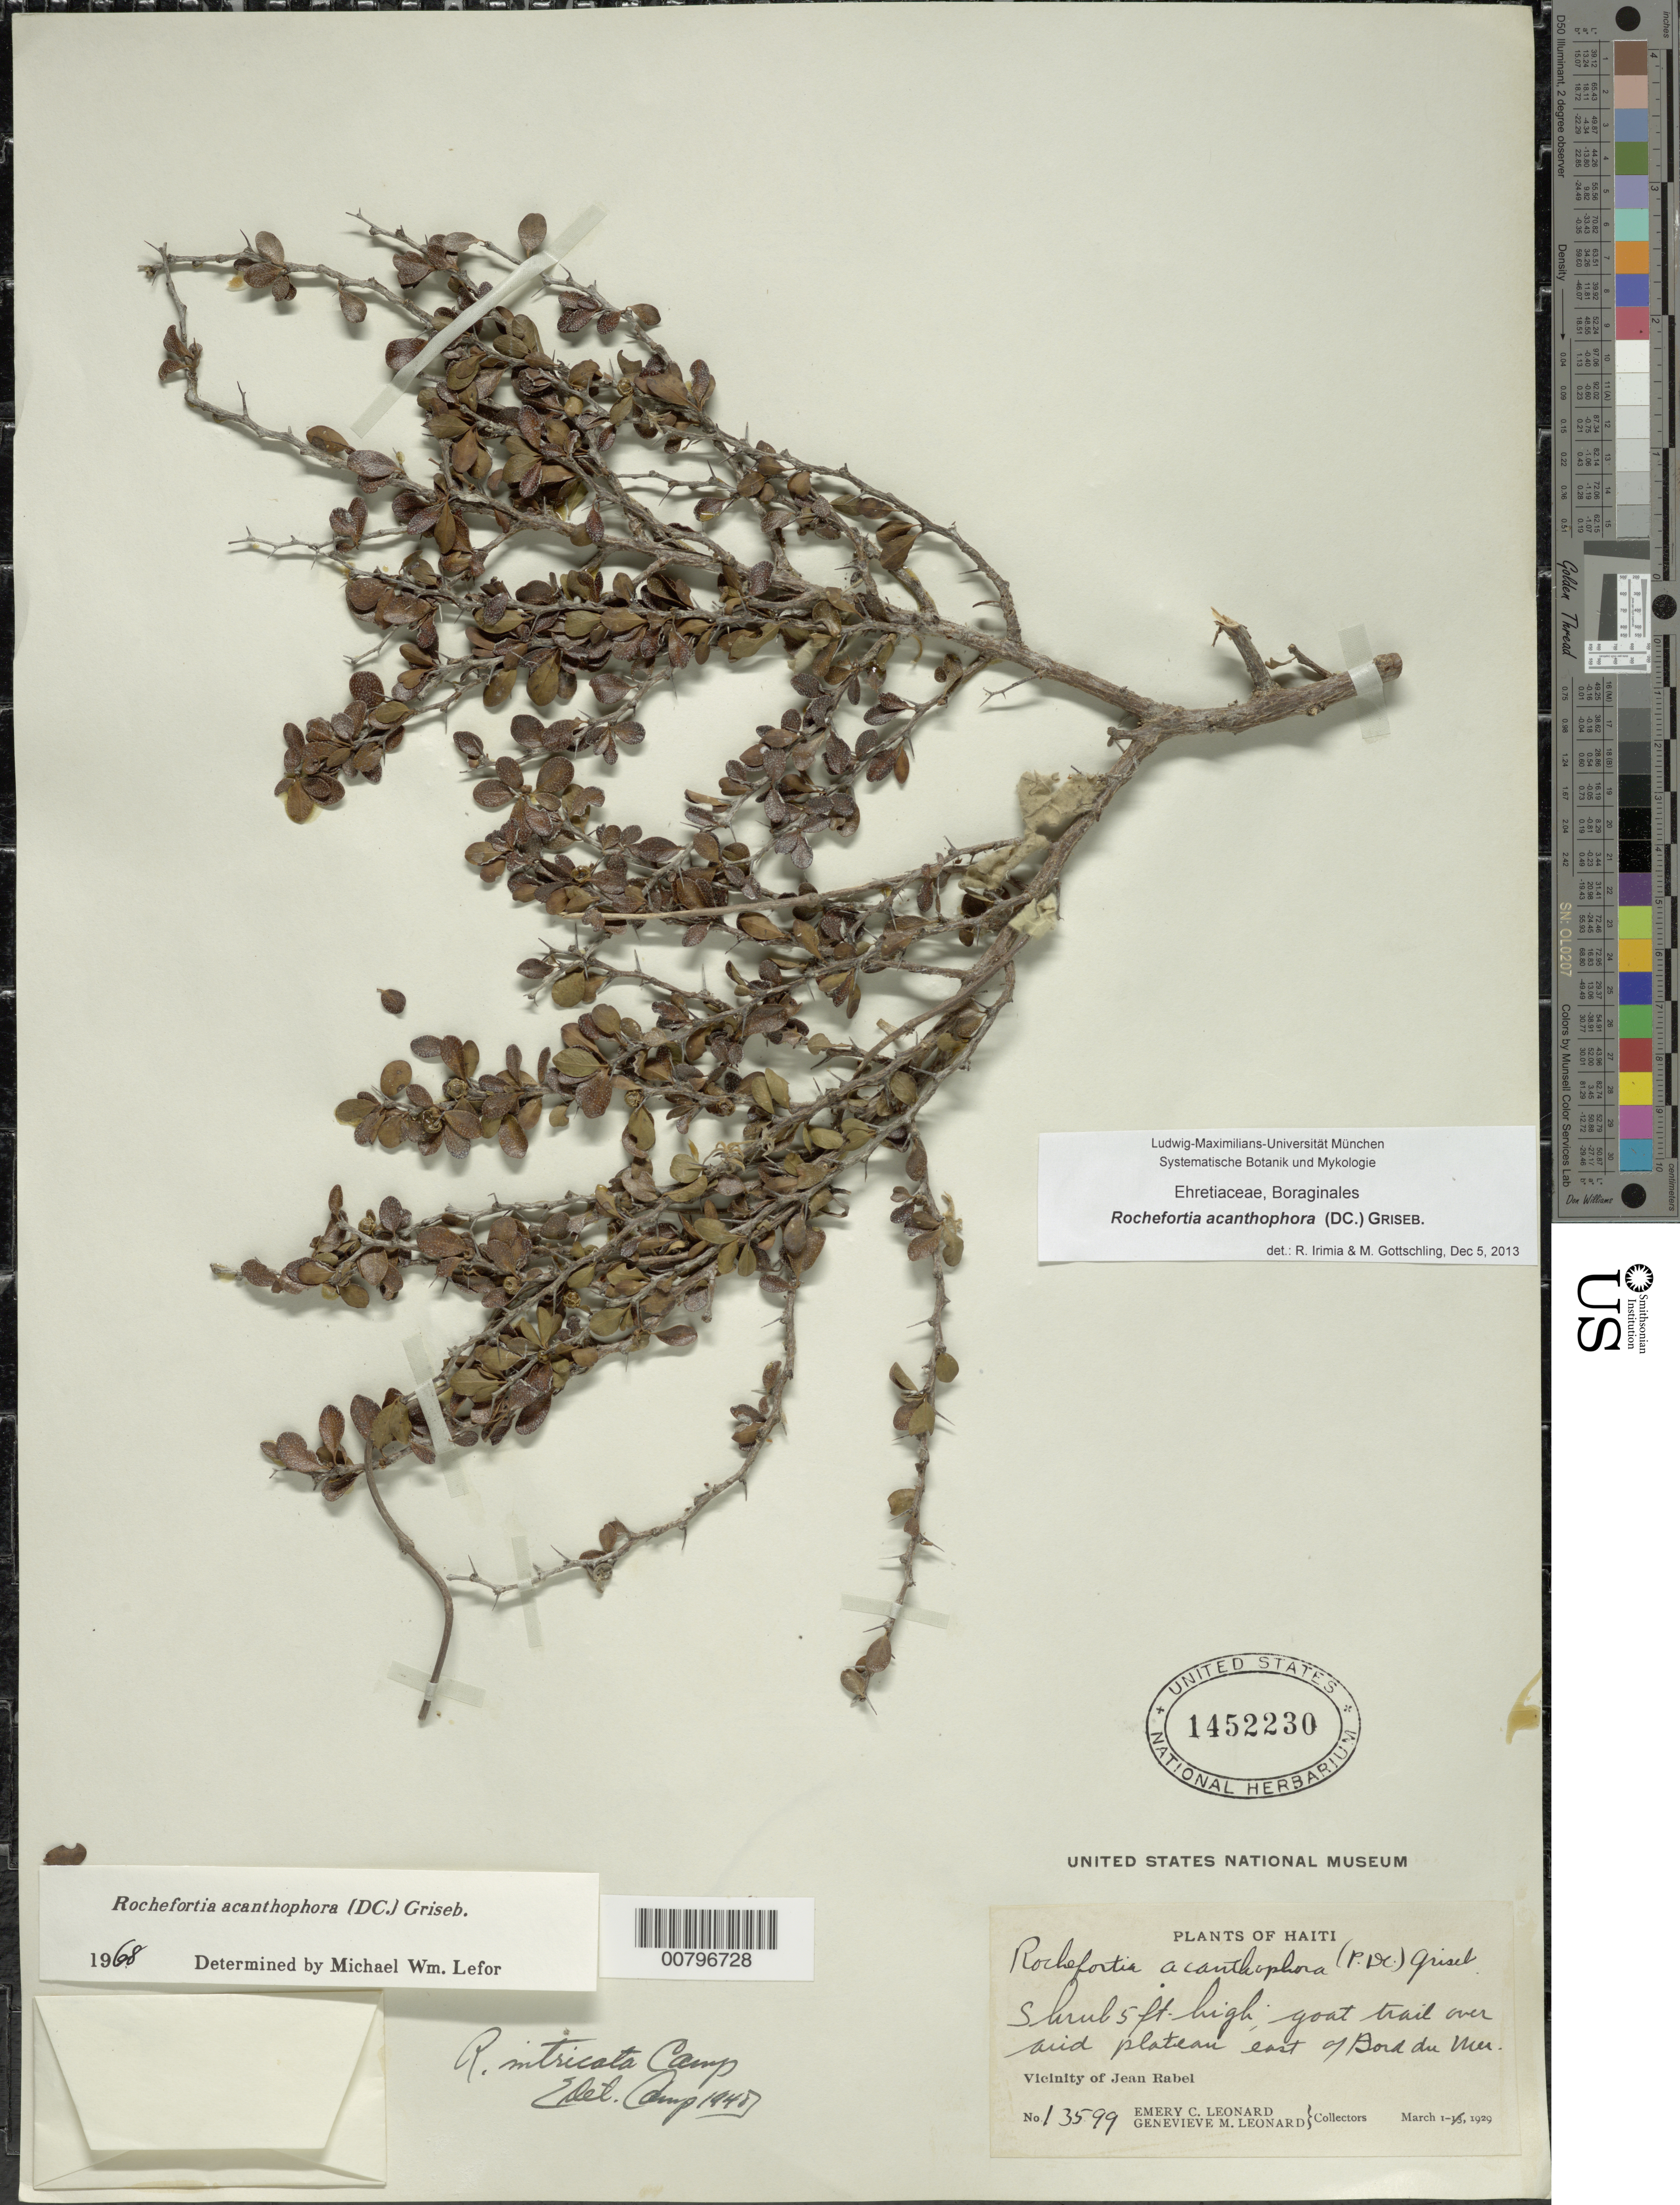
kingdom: Plantae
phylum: Tracheophyta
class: Magnoliopsida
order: Boraginales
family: Ehretiaceae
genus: Rochefortia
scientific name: Rochefortia acanthophora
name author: (DC.) Griseb.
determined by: Irimia, R.; Gottschling, M.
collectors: E. C. Leonard & G. M. Leonard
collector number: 13599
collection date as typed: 01 Mar 1929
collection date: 1929-03-01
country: Haiti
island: Hispaniola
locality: Vicinity of Jean Rabel, east of Bord du Mer.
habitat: Goat trail over arid plateau.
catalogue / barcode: US 1452230